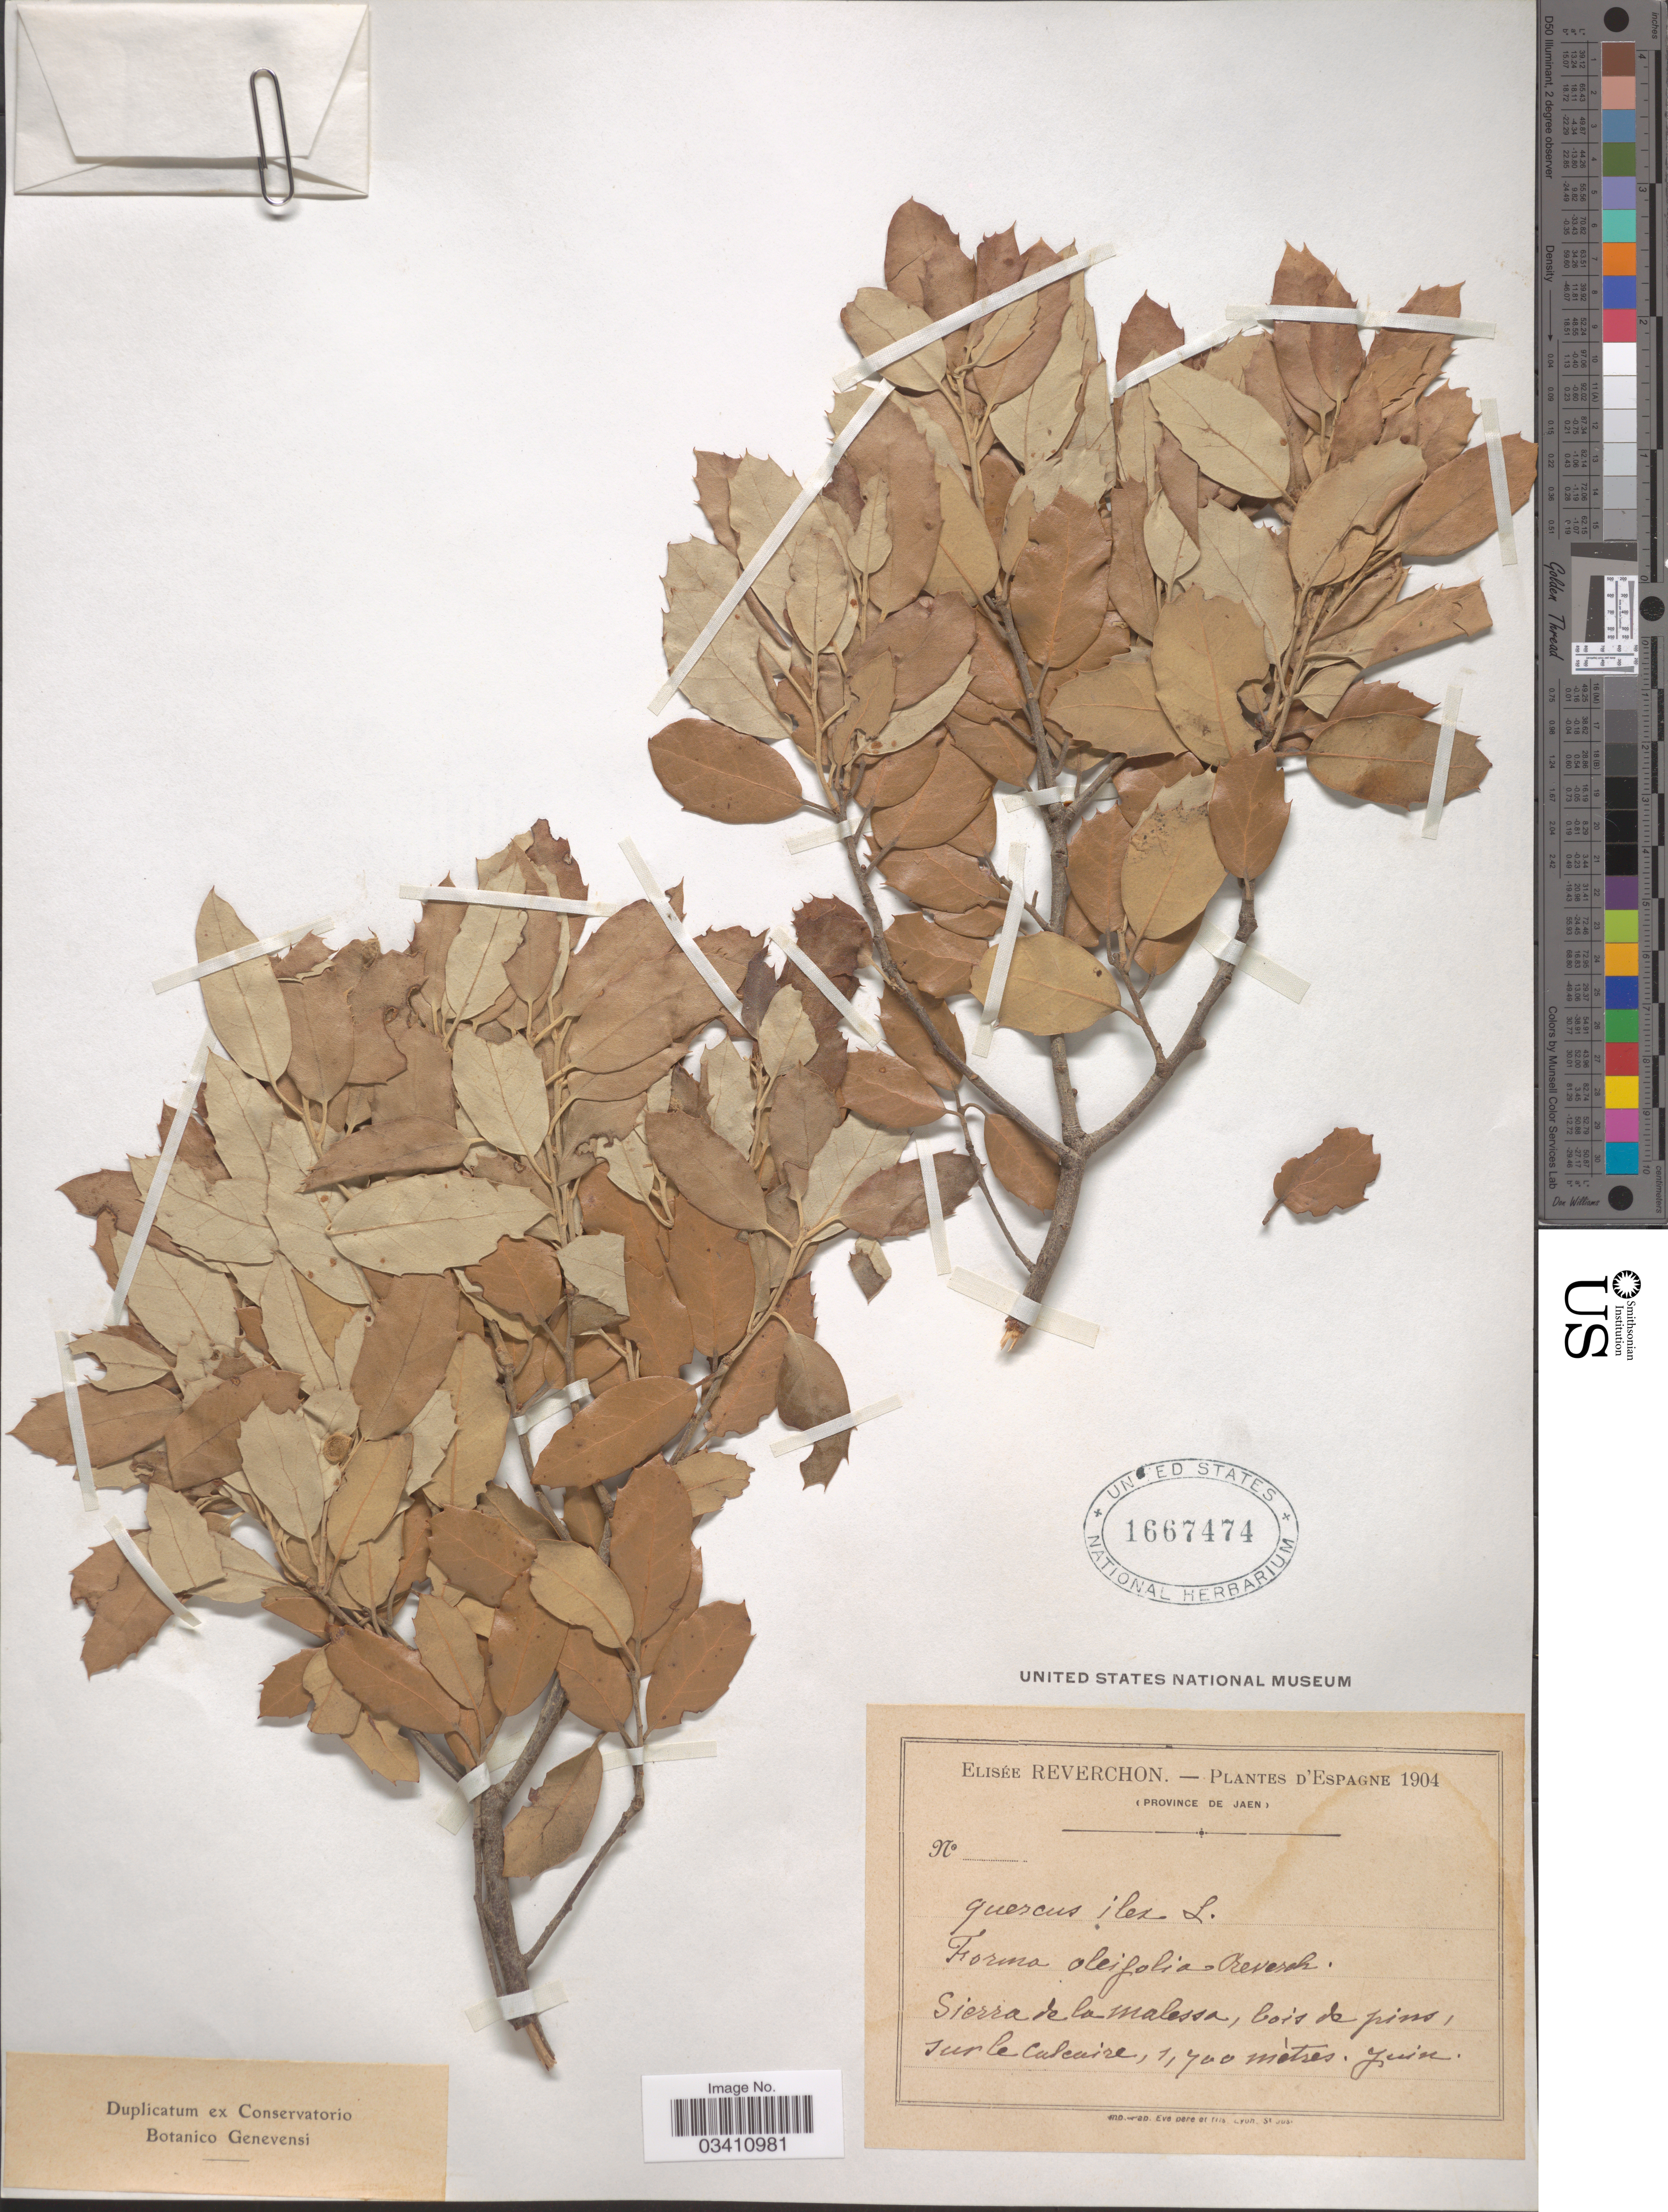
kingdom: Plantae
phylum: Tracheophyta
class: Magnoliopsida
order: Fagales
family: Fagaceae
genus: Quercus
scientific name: Quercus ilex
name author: Lour.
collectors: E. Reverchon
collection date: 1904-06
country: Spain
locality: Espagne. Province de Jaen. Sierra de la Malessa, bois de pins, sur le calcaire.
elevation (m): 1700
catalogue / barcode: US 1667474